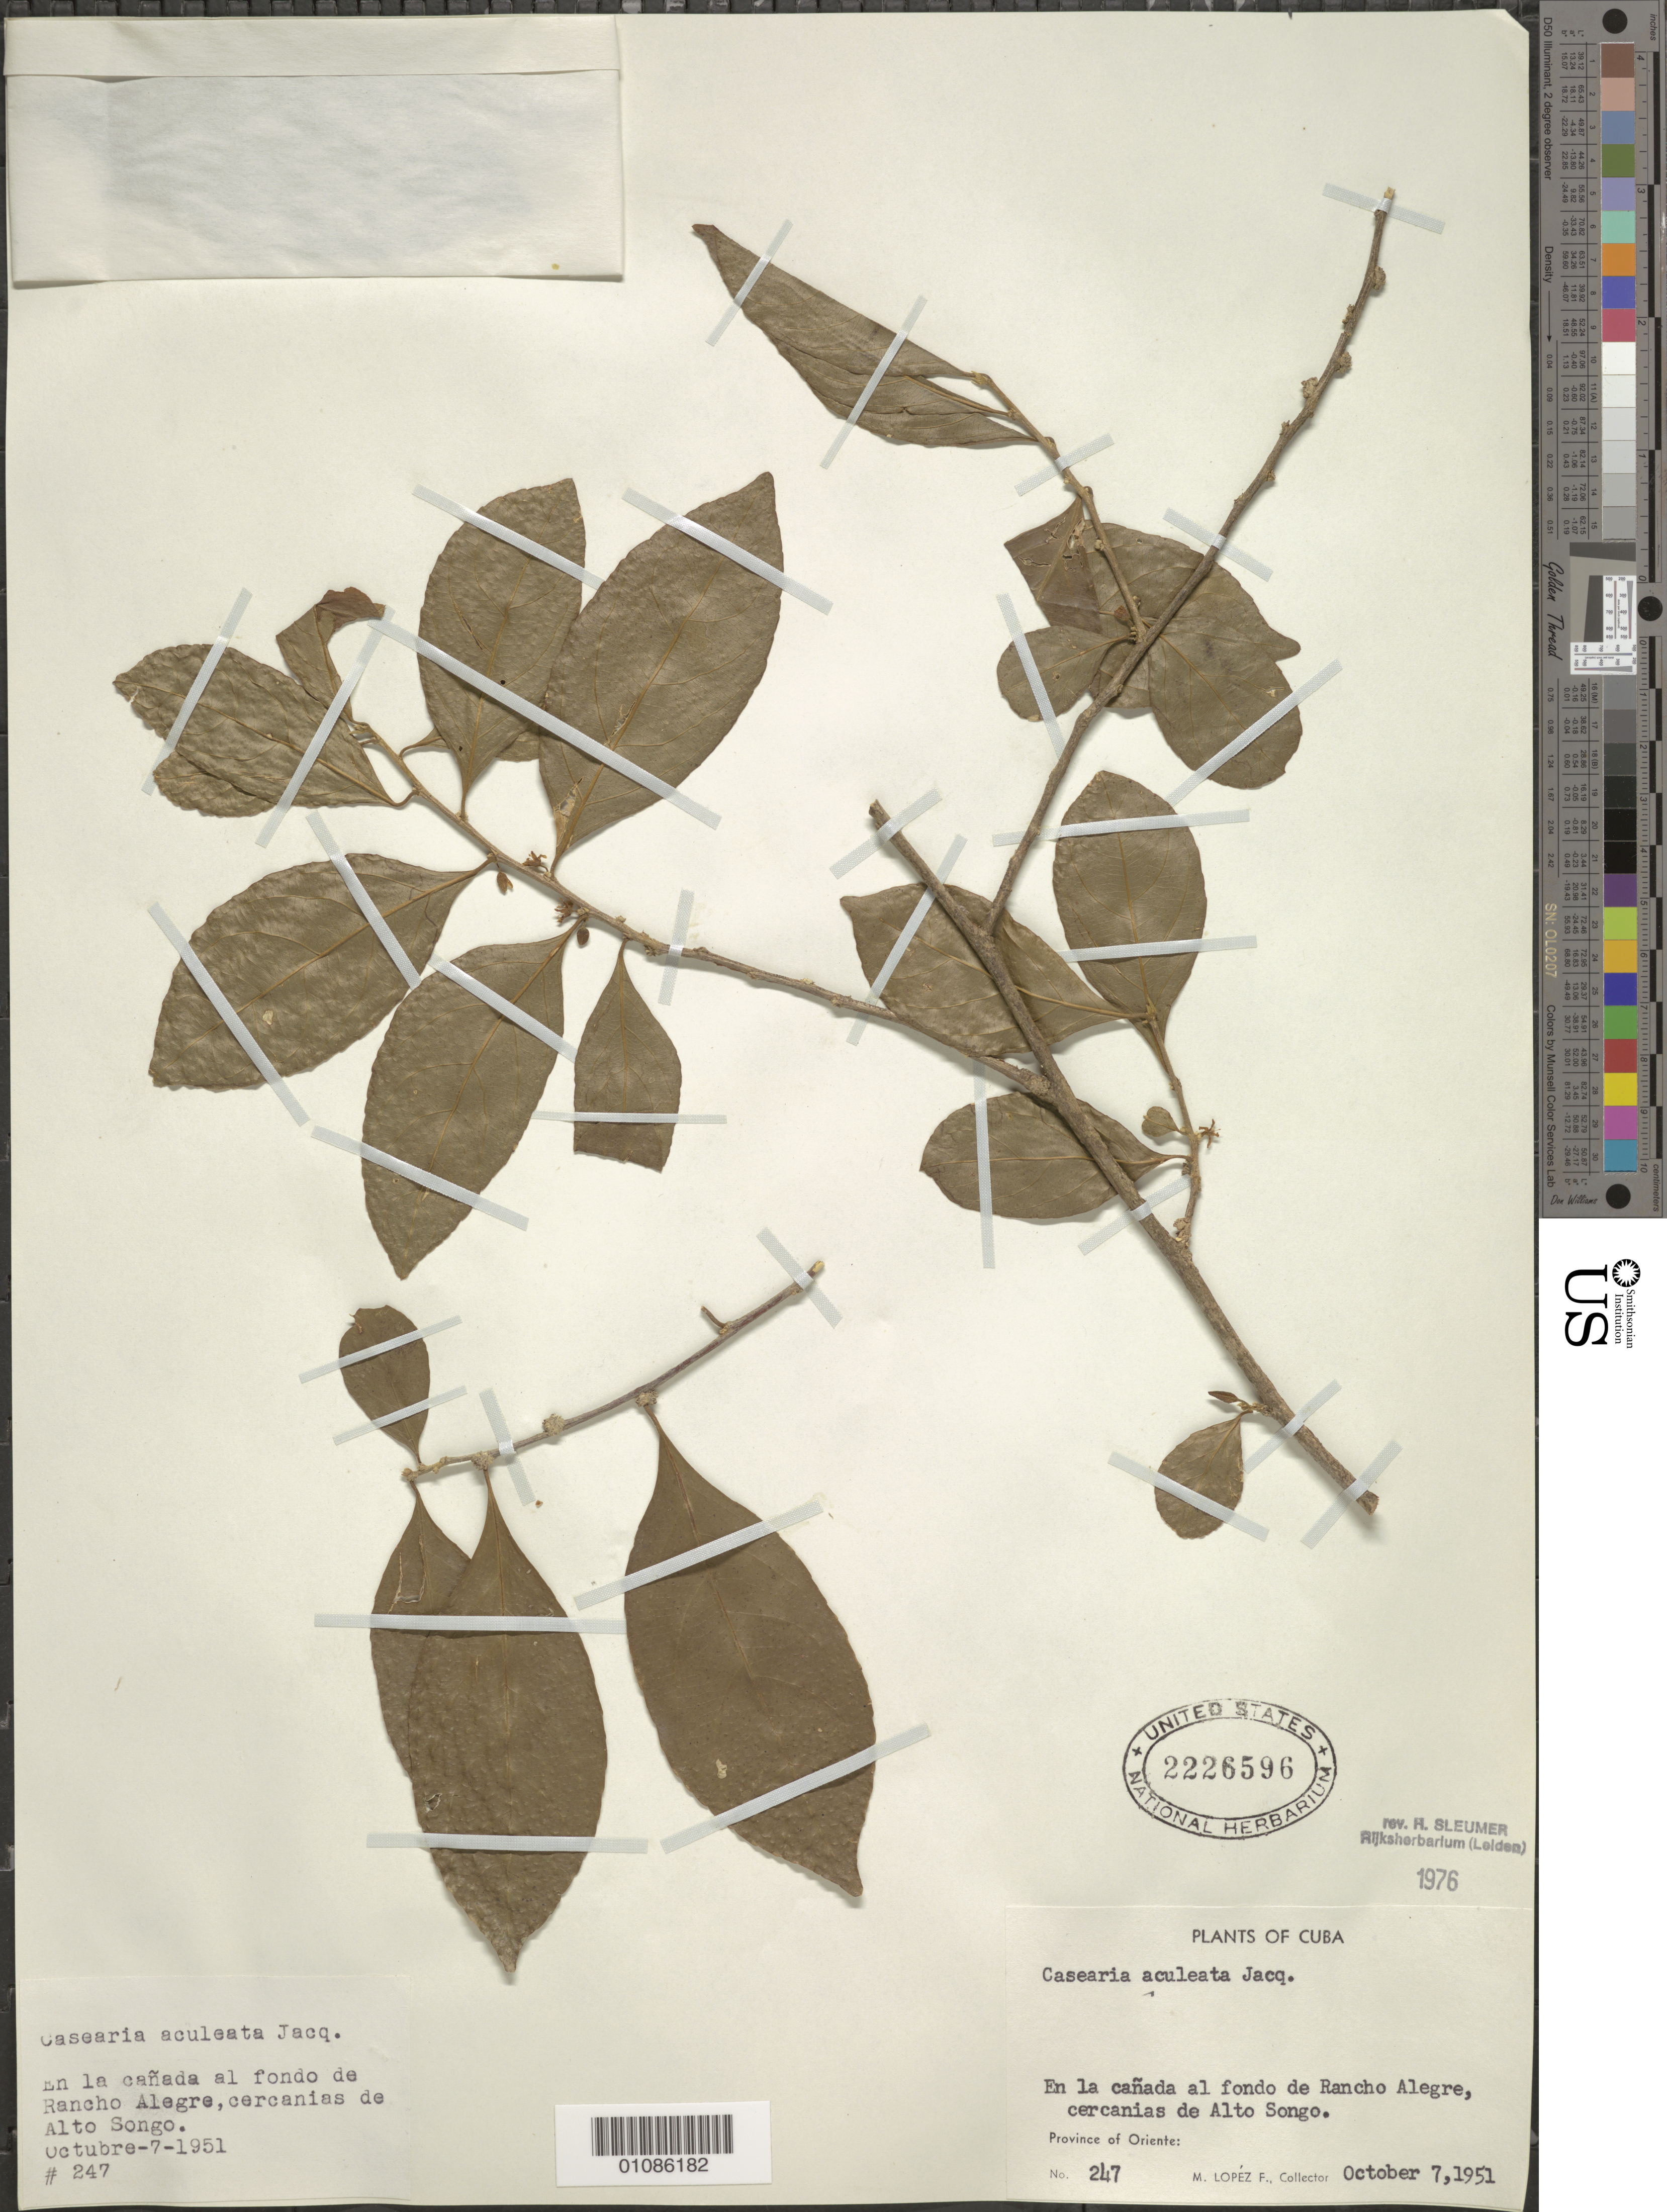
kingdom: Plantae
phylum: Tracheophyta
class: Magnoliopsida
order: Malpighiales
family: Salicaceae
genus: Casearia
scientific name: Casearia aculeata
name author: Jacq.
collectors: M. López Figueiras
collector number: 247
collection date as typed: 07 Oct 1951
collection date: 1951-10-07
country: Cuba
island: Cuba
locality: Oriente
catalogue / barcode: US 2226596